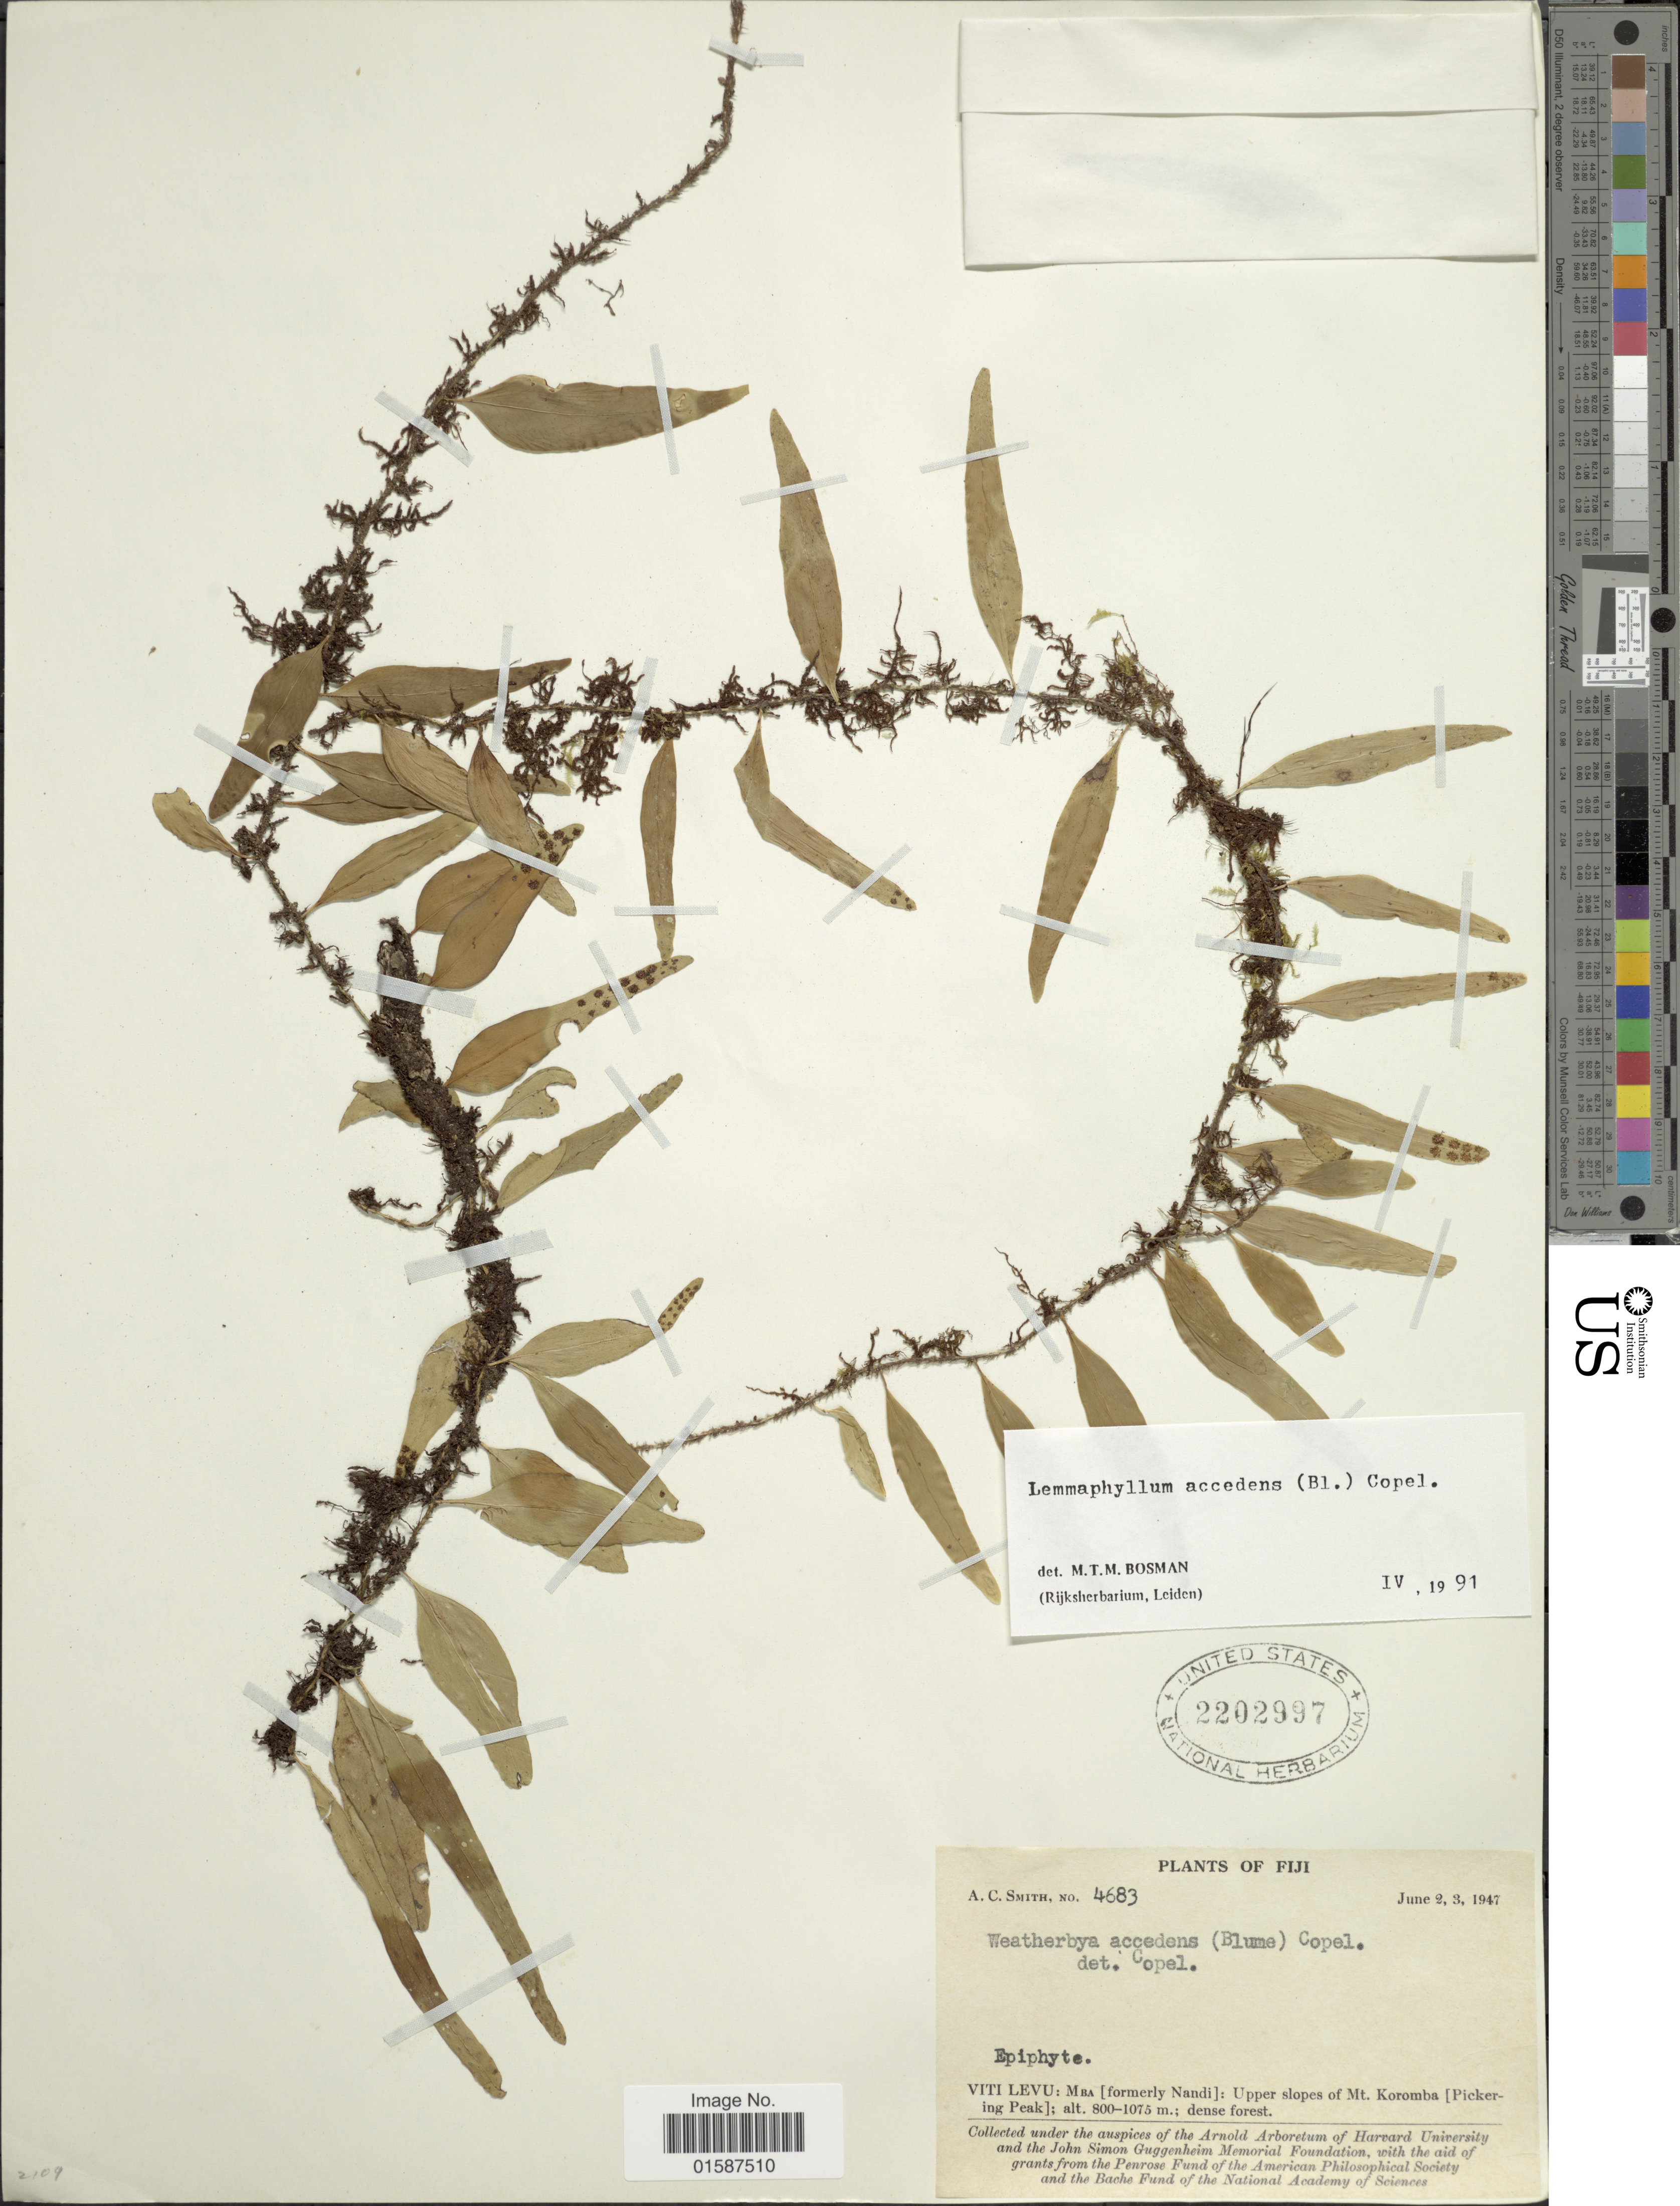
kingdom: Plantae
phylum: Tracheophyta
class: Polypodiopsida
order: Polypodiales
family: Polypodiaceae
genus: Lemmaphyllum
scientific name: Lemmaphyllum accedens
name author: (Blume) Donk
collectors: A. C. Smith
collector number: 4683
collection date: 1947-06-02/1947-06-03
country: Fiji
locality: Viti Levu: Mba [formerly Nandi]: Upper slopes of Mt. Koromba [Pickering Peak]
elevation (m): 800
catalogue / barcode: US 2202997